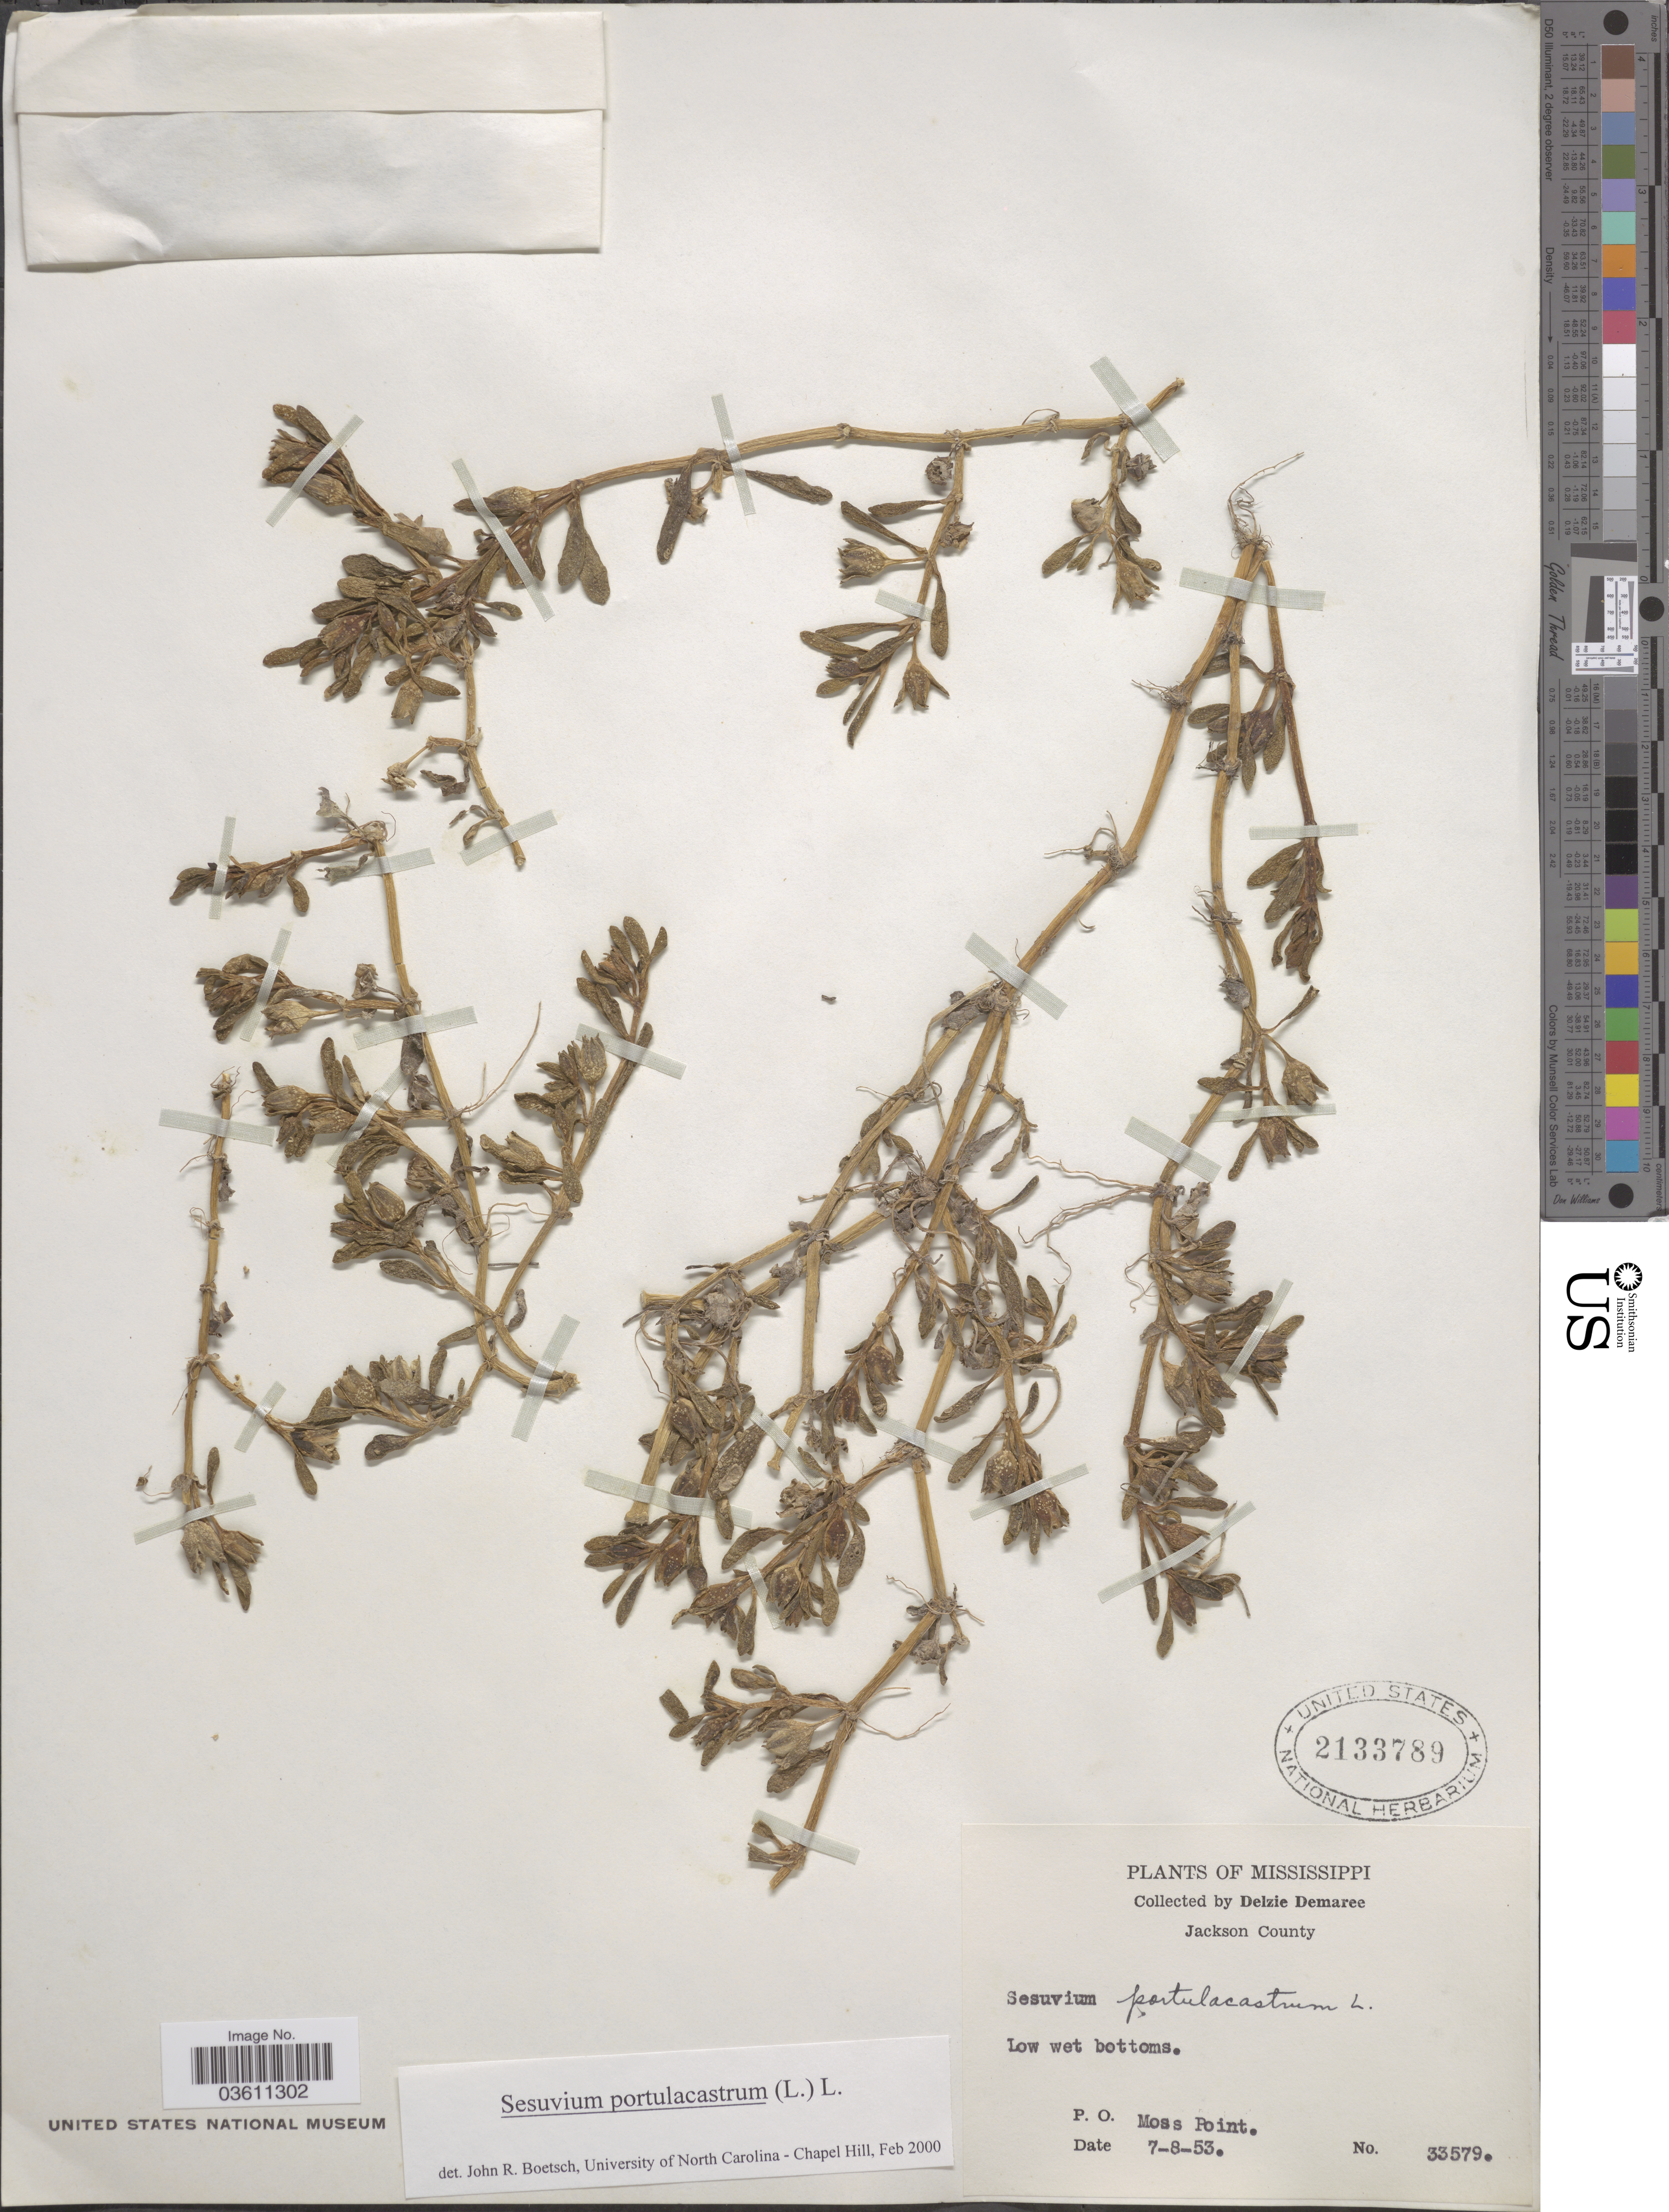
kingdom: Plantae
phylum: Tracheophyta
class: Magnoliopsida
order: Caryophyllales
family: Aizoaceae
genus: Sesuvium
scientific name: Sesuvium portulacastrum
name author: (L.) L.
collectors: D. Demaree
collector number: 33579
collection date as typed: Transcribed d/m/y: 8/7/53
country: United States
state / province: Mississippi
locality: Jackson County. P. O. Moss Point.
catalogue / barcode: US 2133789